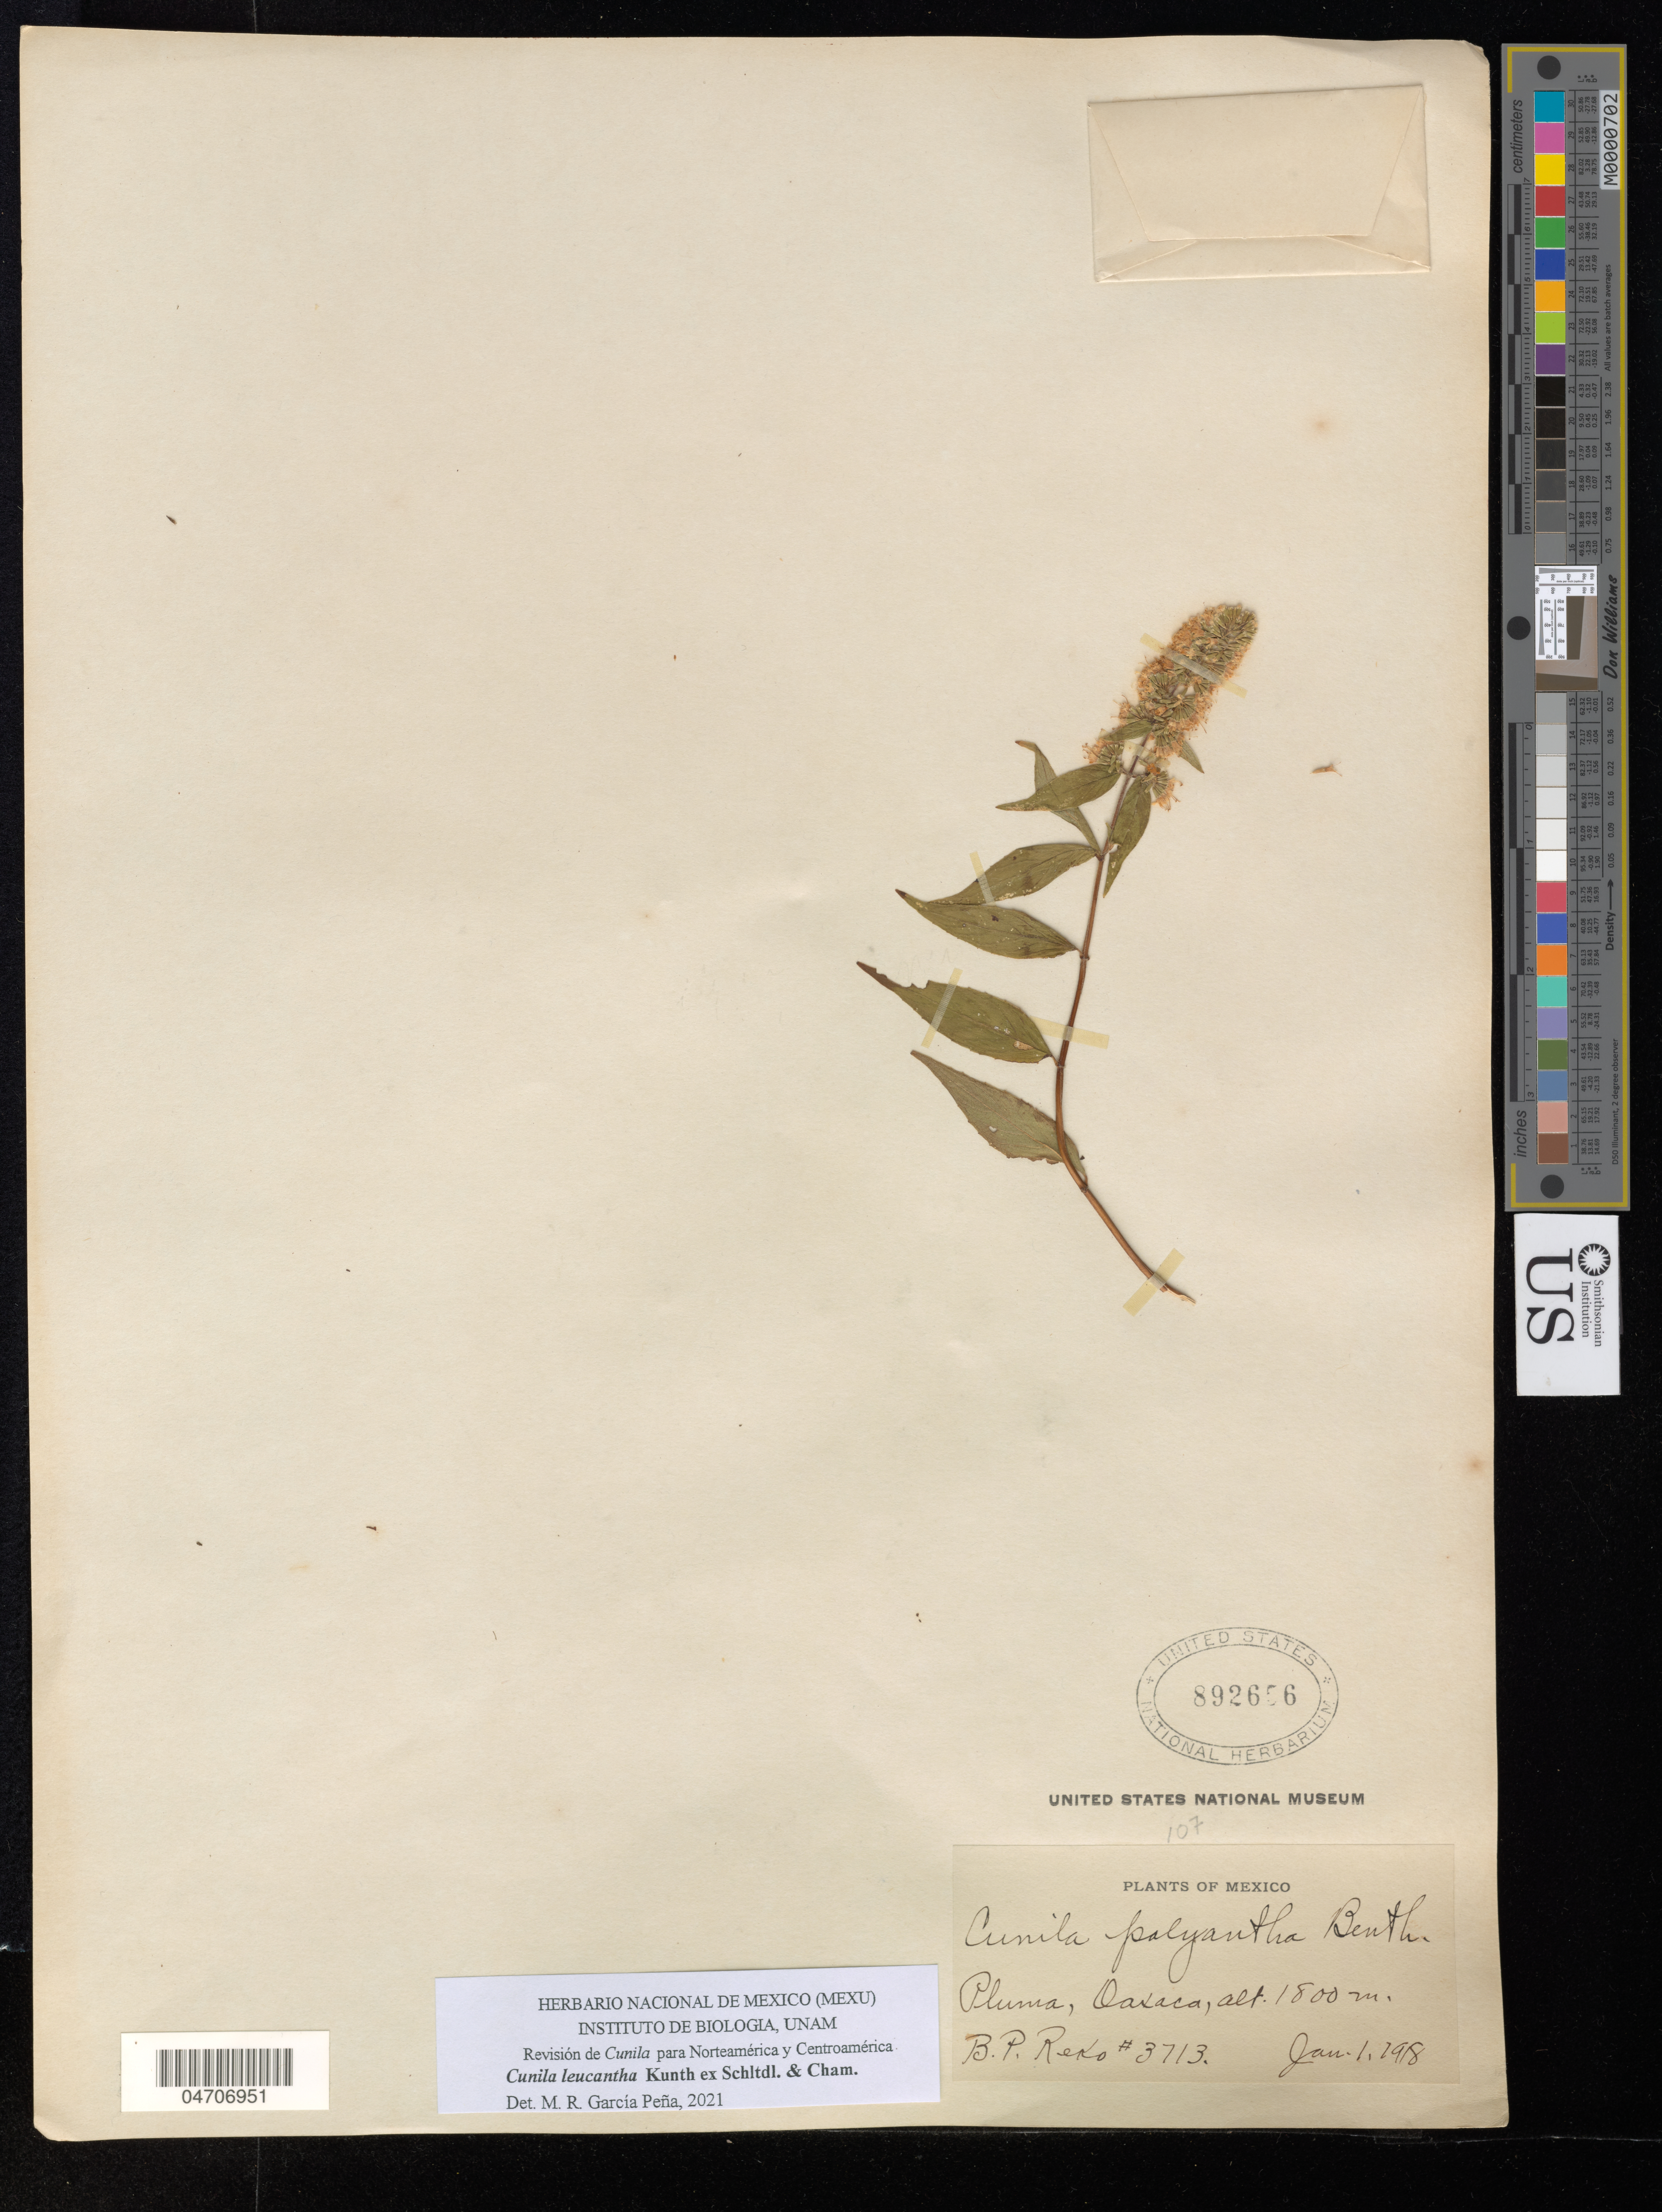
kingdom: Plantae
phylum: Tracheophyta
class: Magnoliopsida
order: Lamiales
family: Lamiaceae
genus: Cunila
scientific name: Cunila leucantha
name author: Kunth ex Schltdl. & Cham.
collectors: B. P. Reko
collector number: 3713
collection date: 1918-01-01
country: Mexico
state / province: Oaxaca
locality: Pluma.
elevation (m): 1800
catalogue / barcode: US 892656